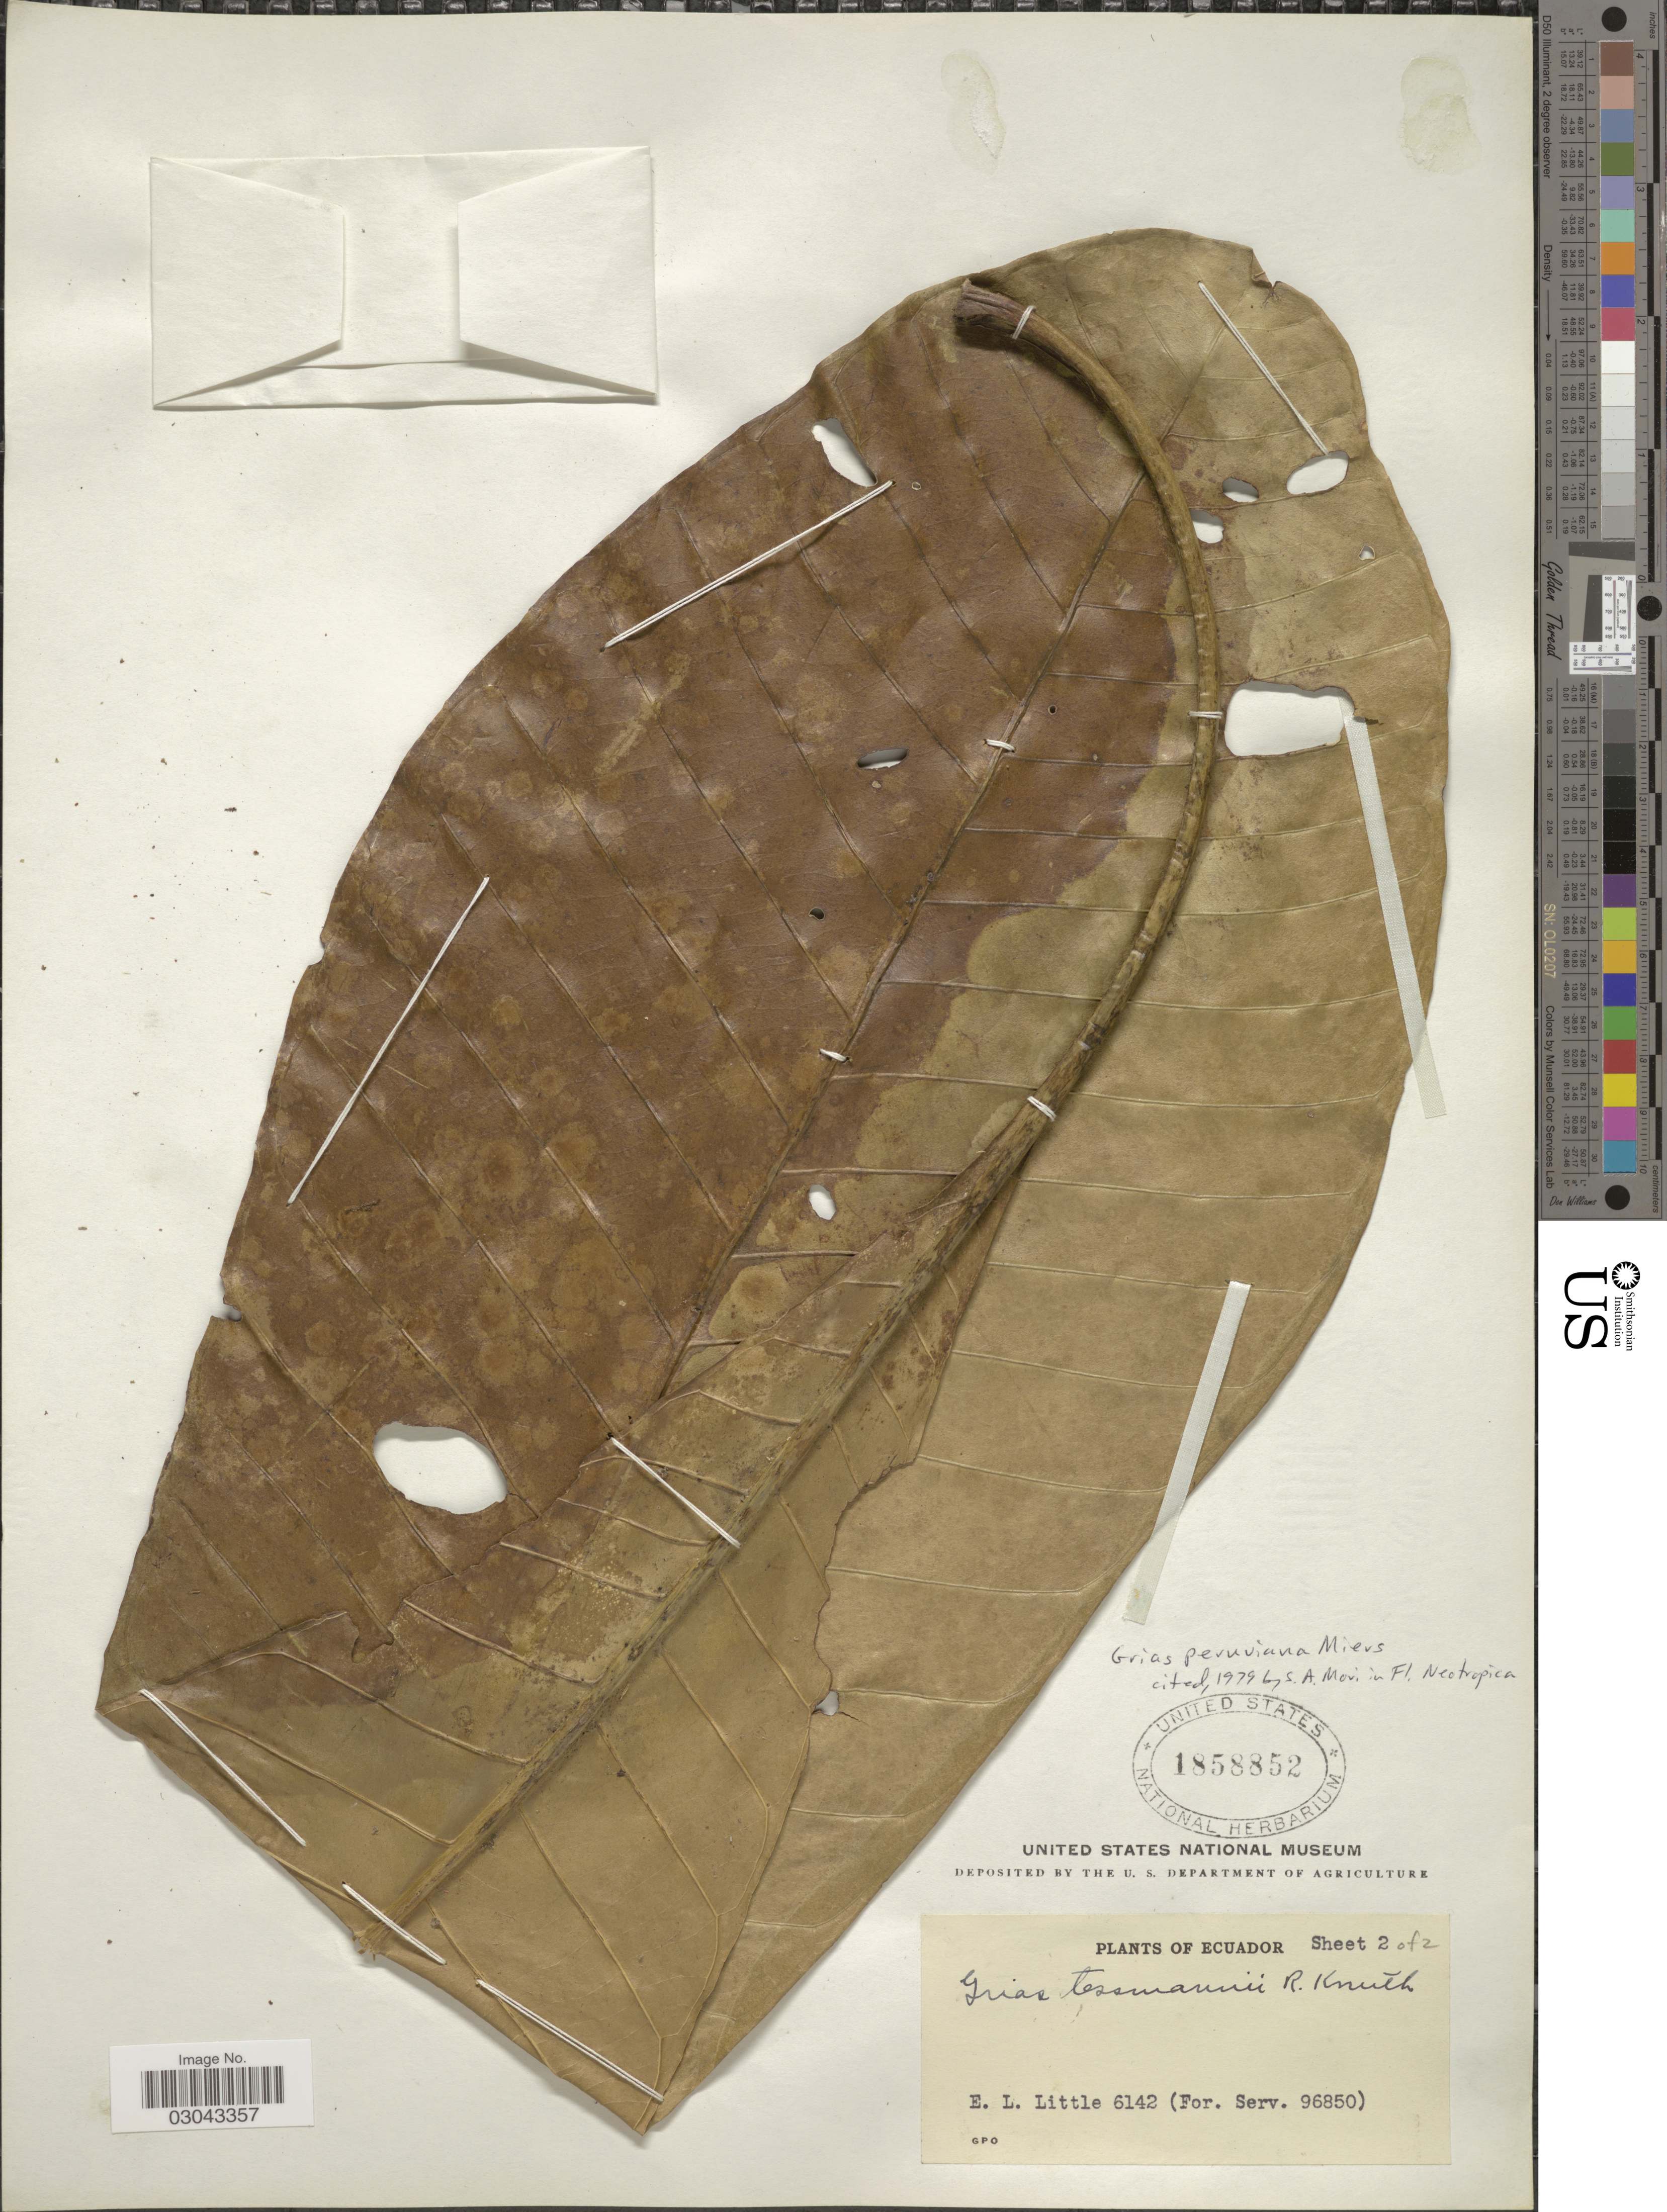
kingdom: Plantae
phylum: Tracheophyta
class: Magnoliopsida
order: Ericales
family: Lecythidaceae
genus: Grias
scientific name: Grias peruviana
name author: Miers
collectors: E. L. Little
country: Ecuador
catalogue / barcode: US 1858852